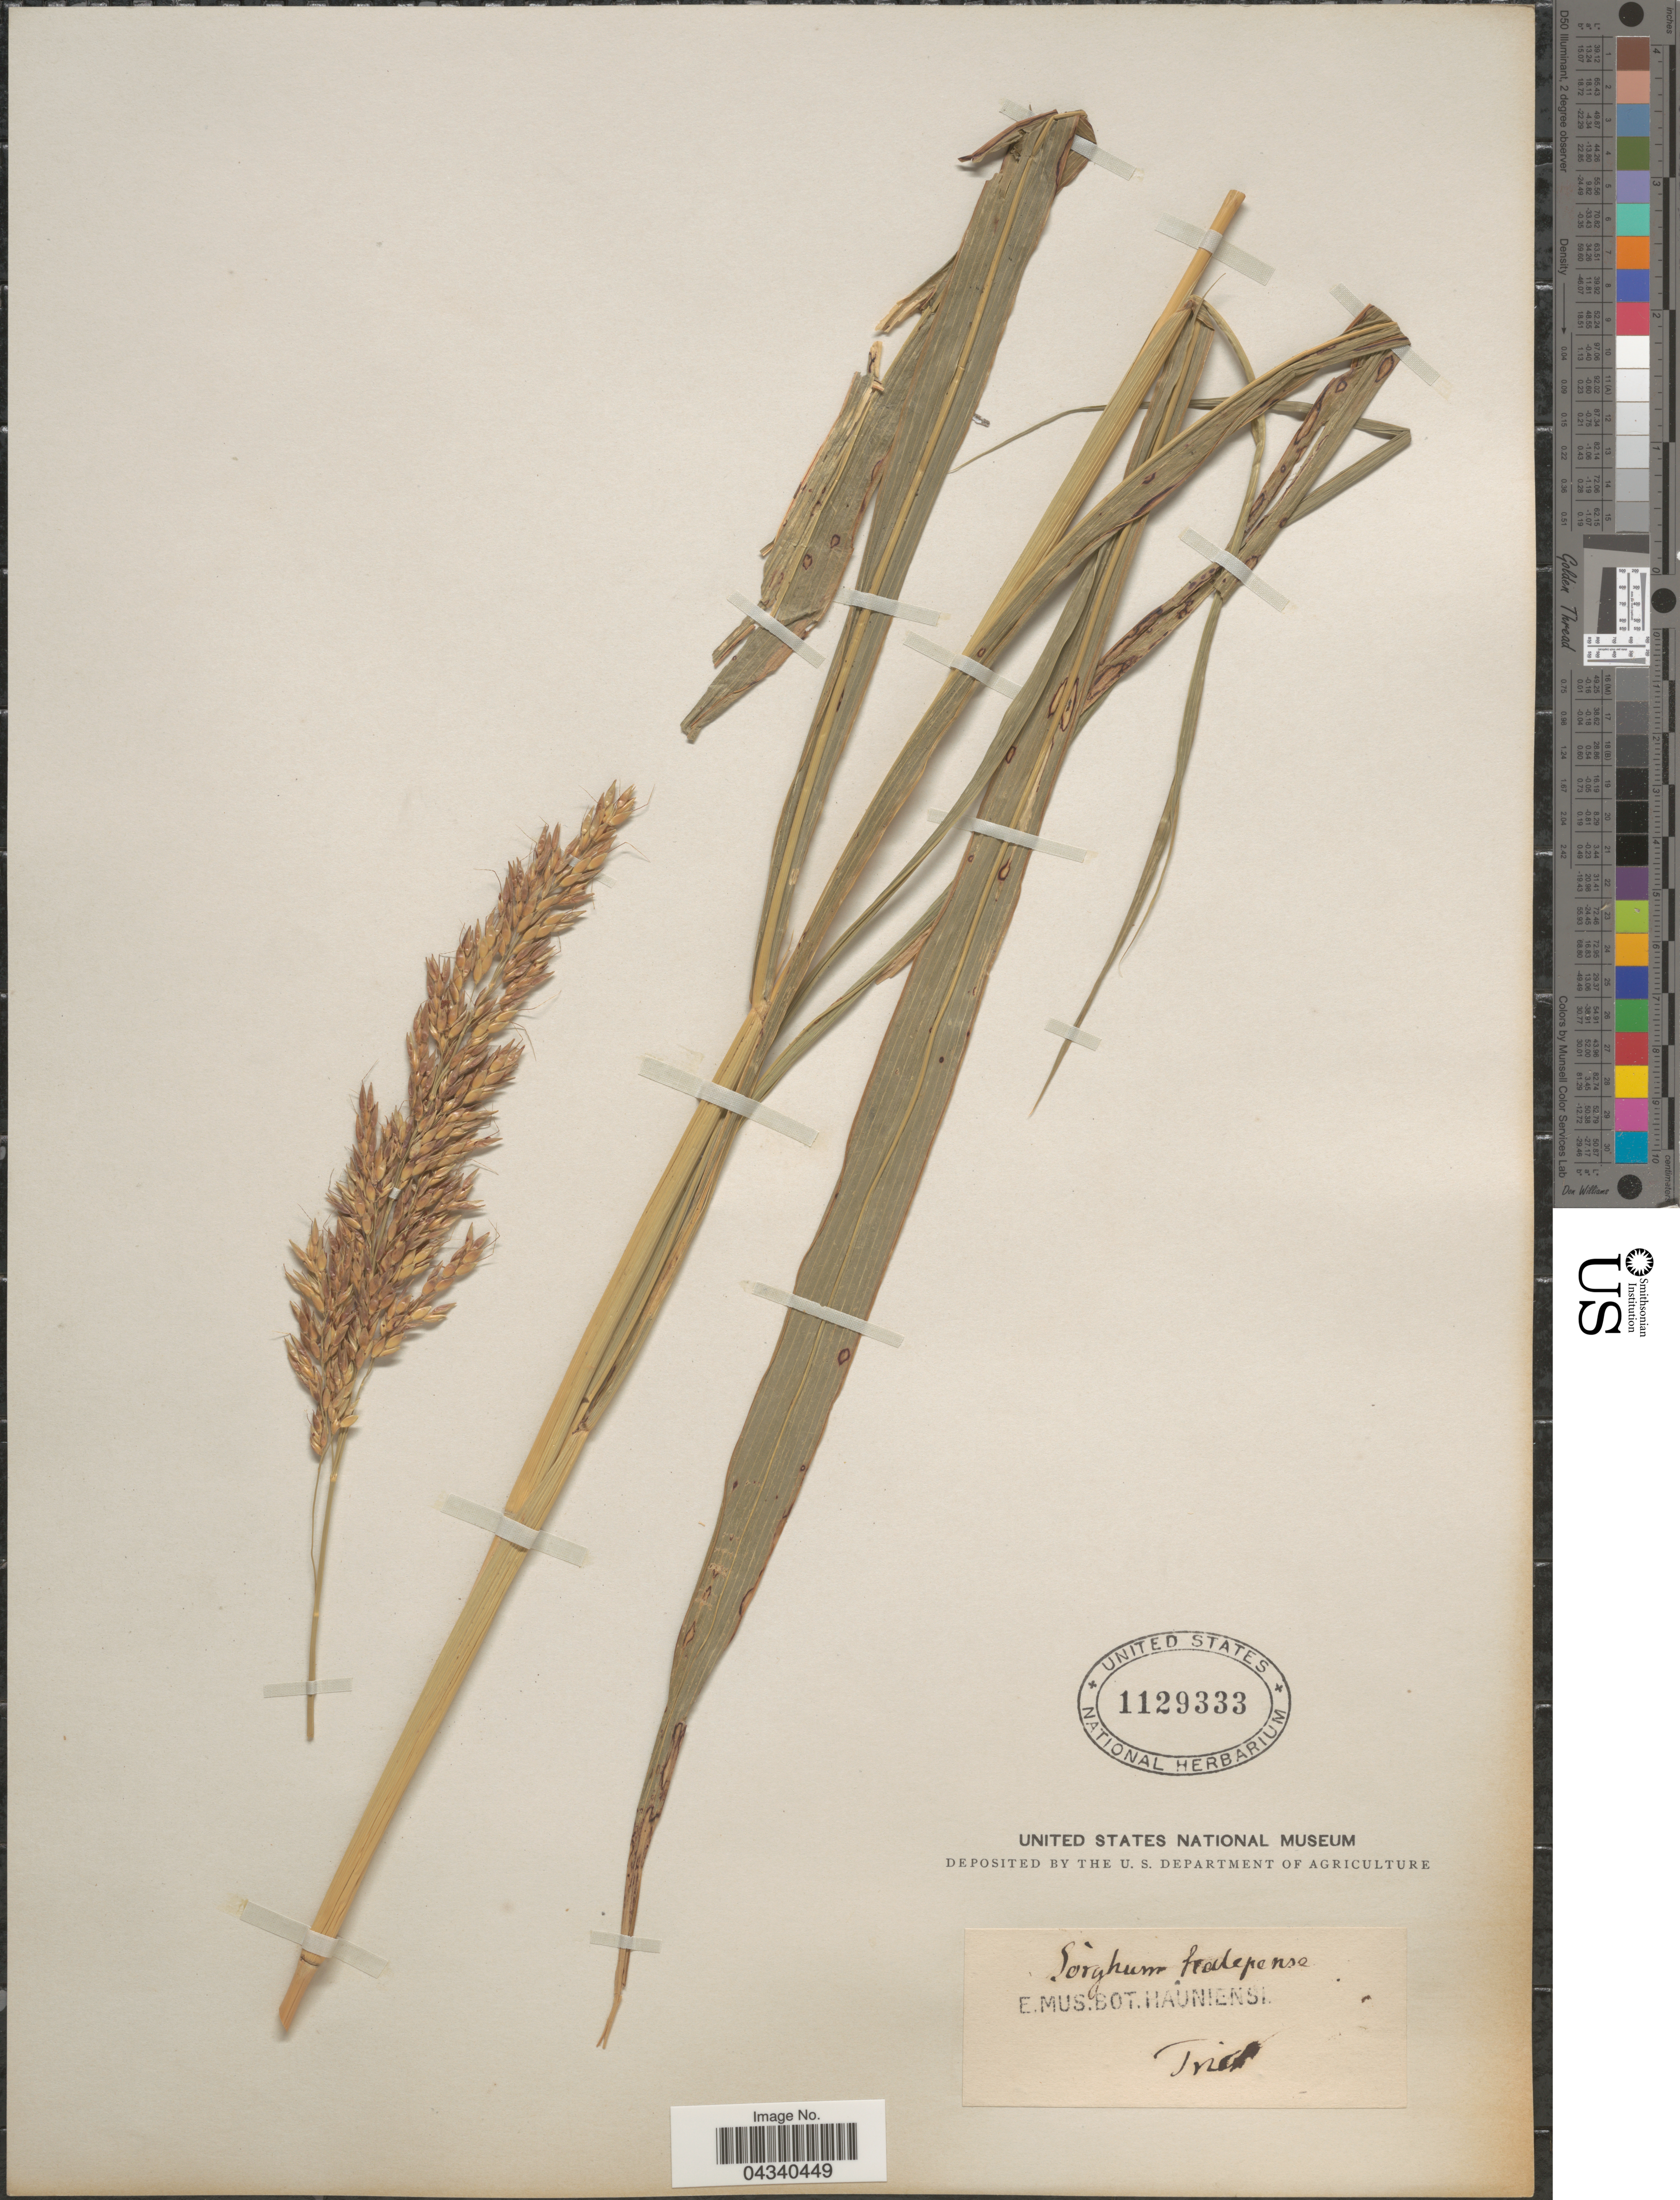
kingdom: Plantae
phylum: Tracheophyta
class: Liliopsida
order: Poales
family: Poaceae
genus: Sorghum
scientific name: Sorghum halepense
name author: (L.) Pers.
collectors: Ex herb. Museo Botanico Hauniense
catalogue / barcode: US 1129333